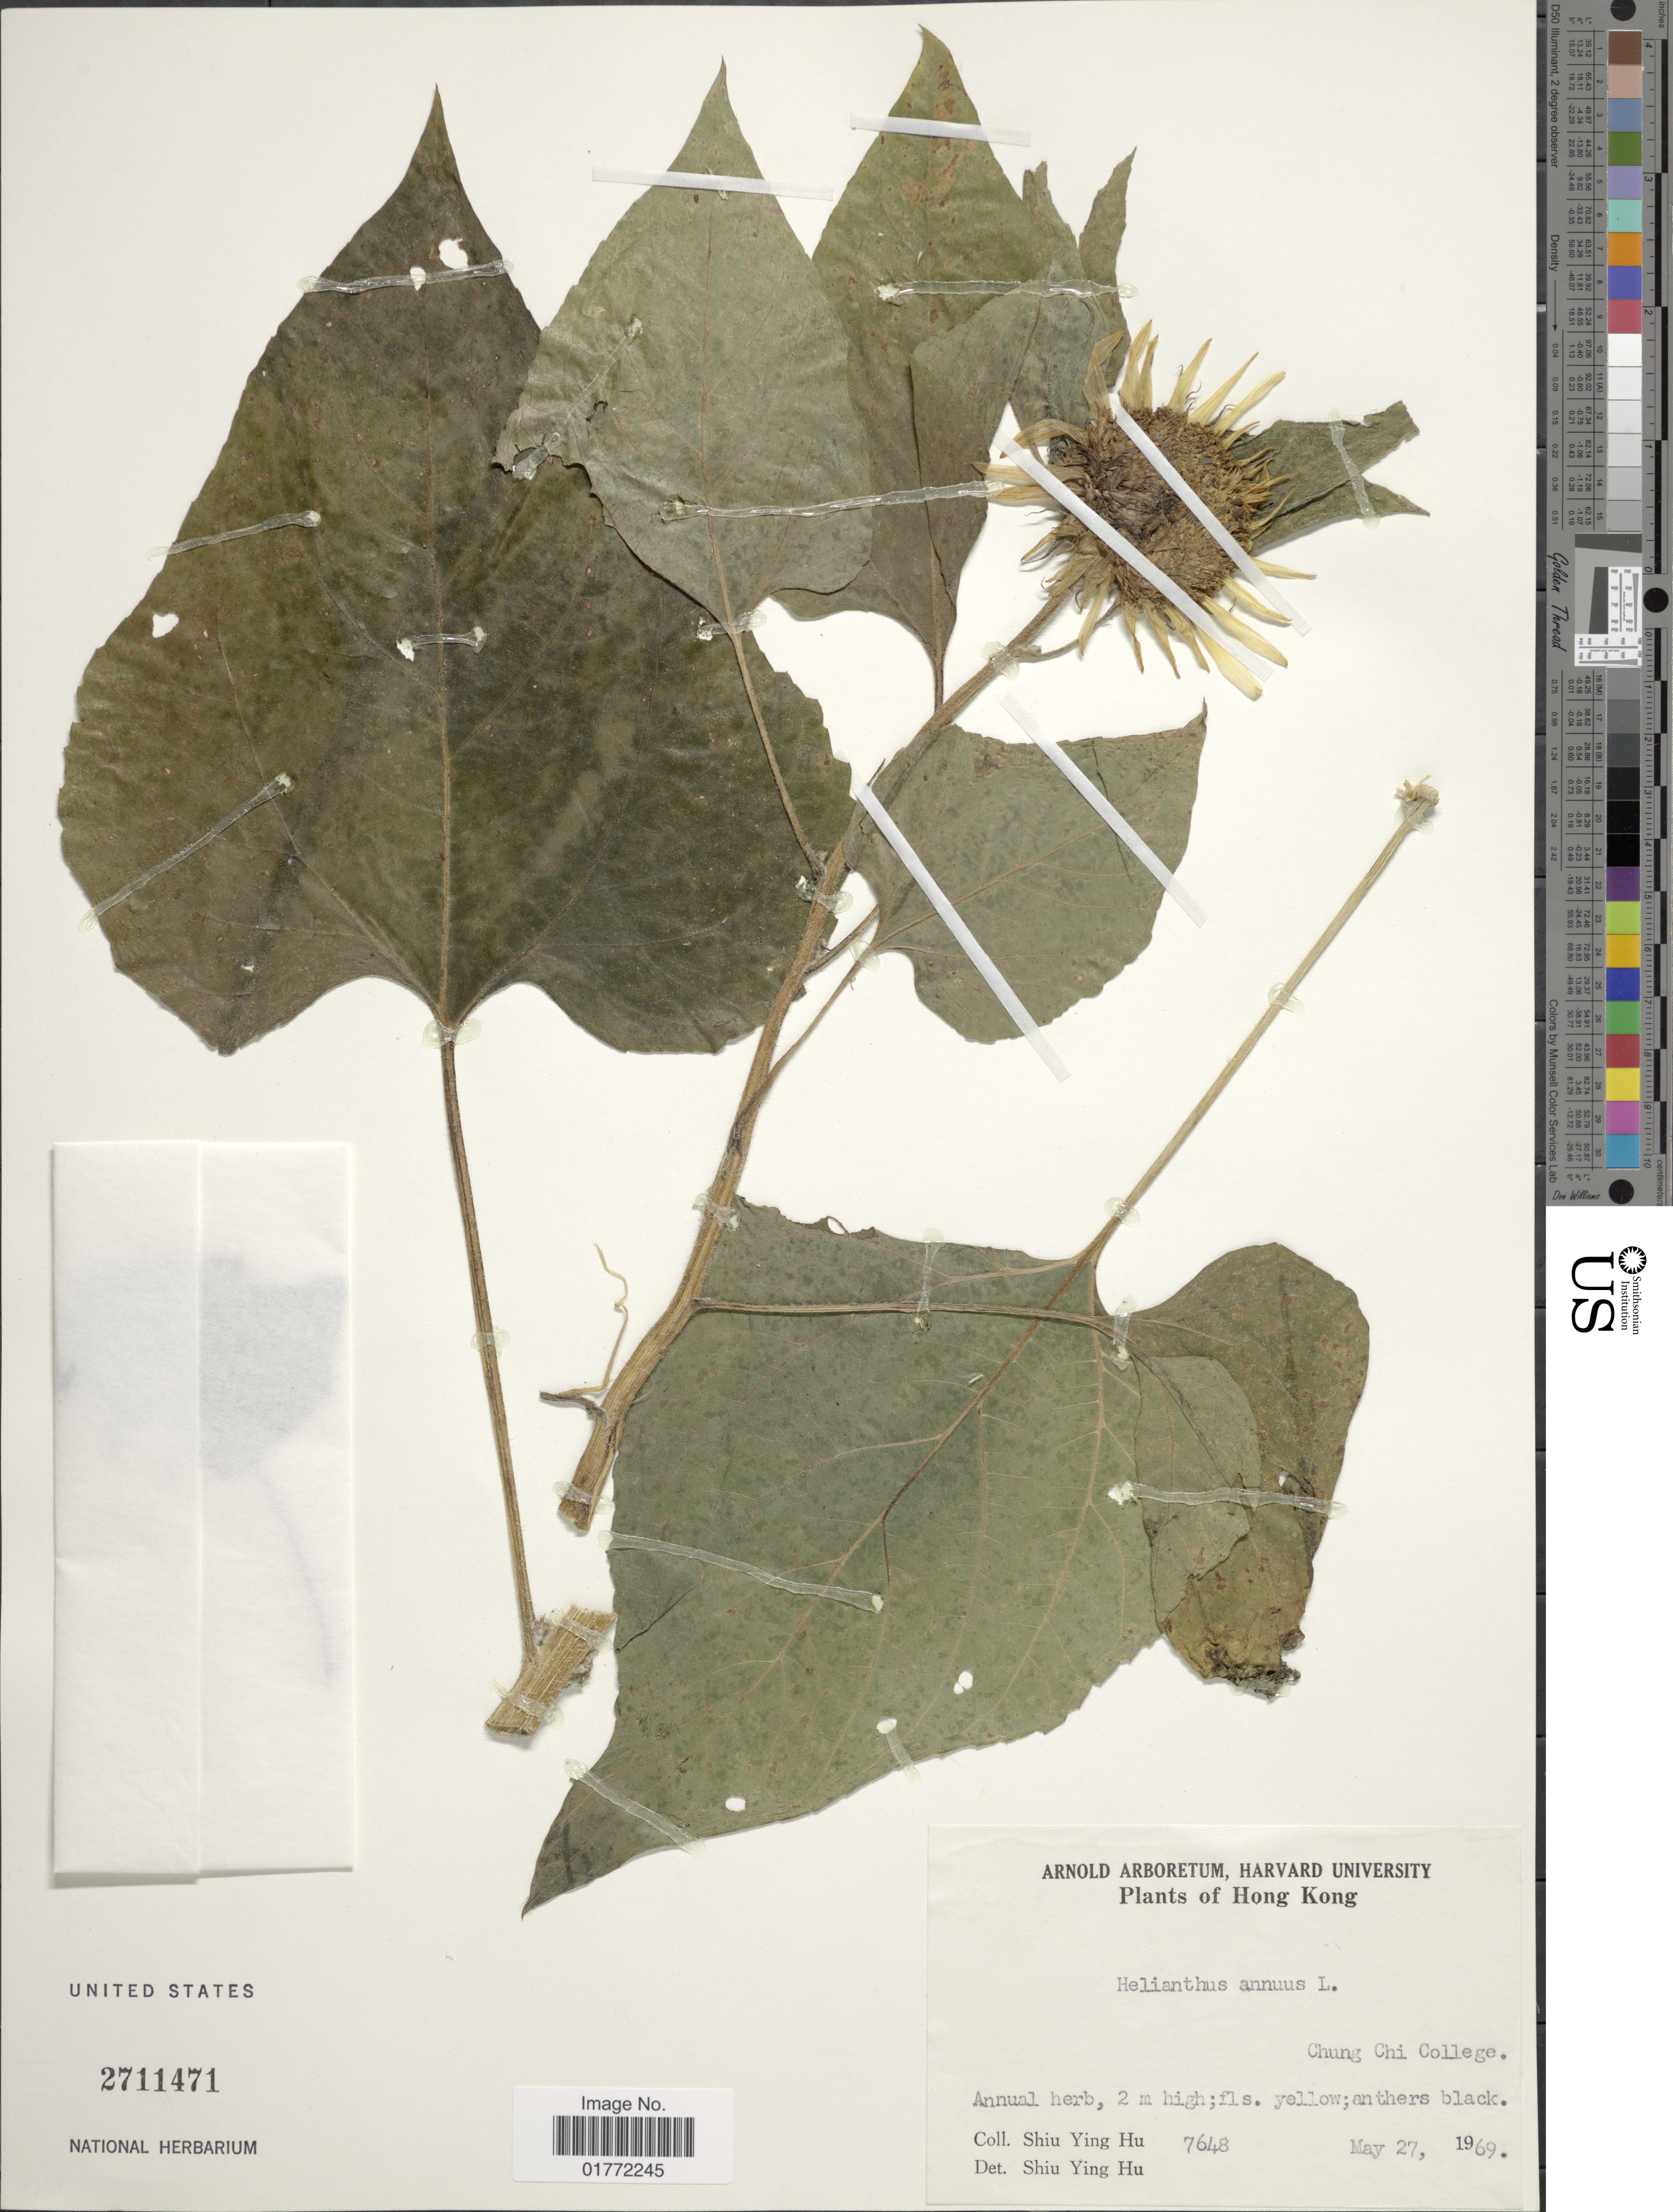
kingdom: Plantae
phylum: Tracheophyta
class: Magnoliopsida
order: Asterales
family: Asteraceae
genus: Helianthus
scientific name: Helianthus annuus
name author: L.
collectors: S. Y. Hu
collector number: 7648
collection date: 1969-05-27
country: China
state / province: Hong Kong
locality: Chung Chi College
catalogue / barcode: US 2711471